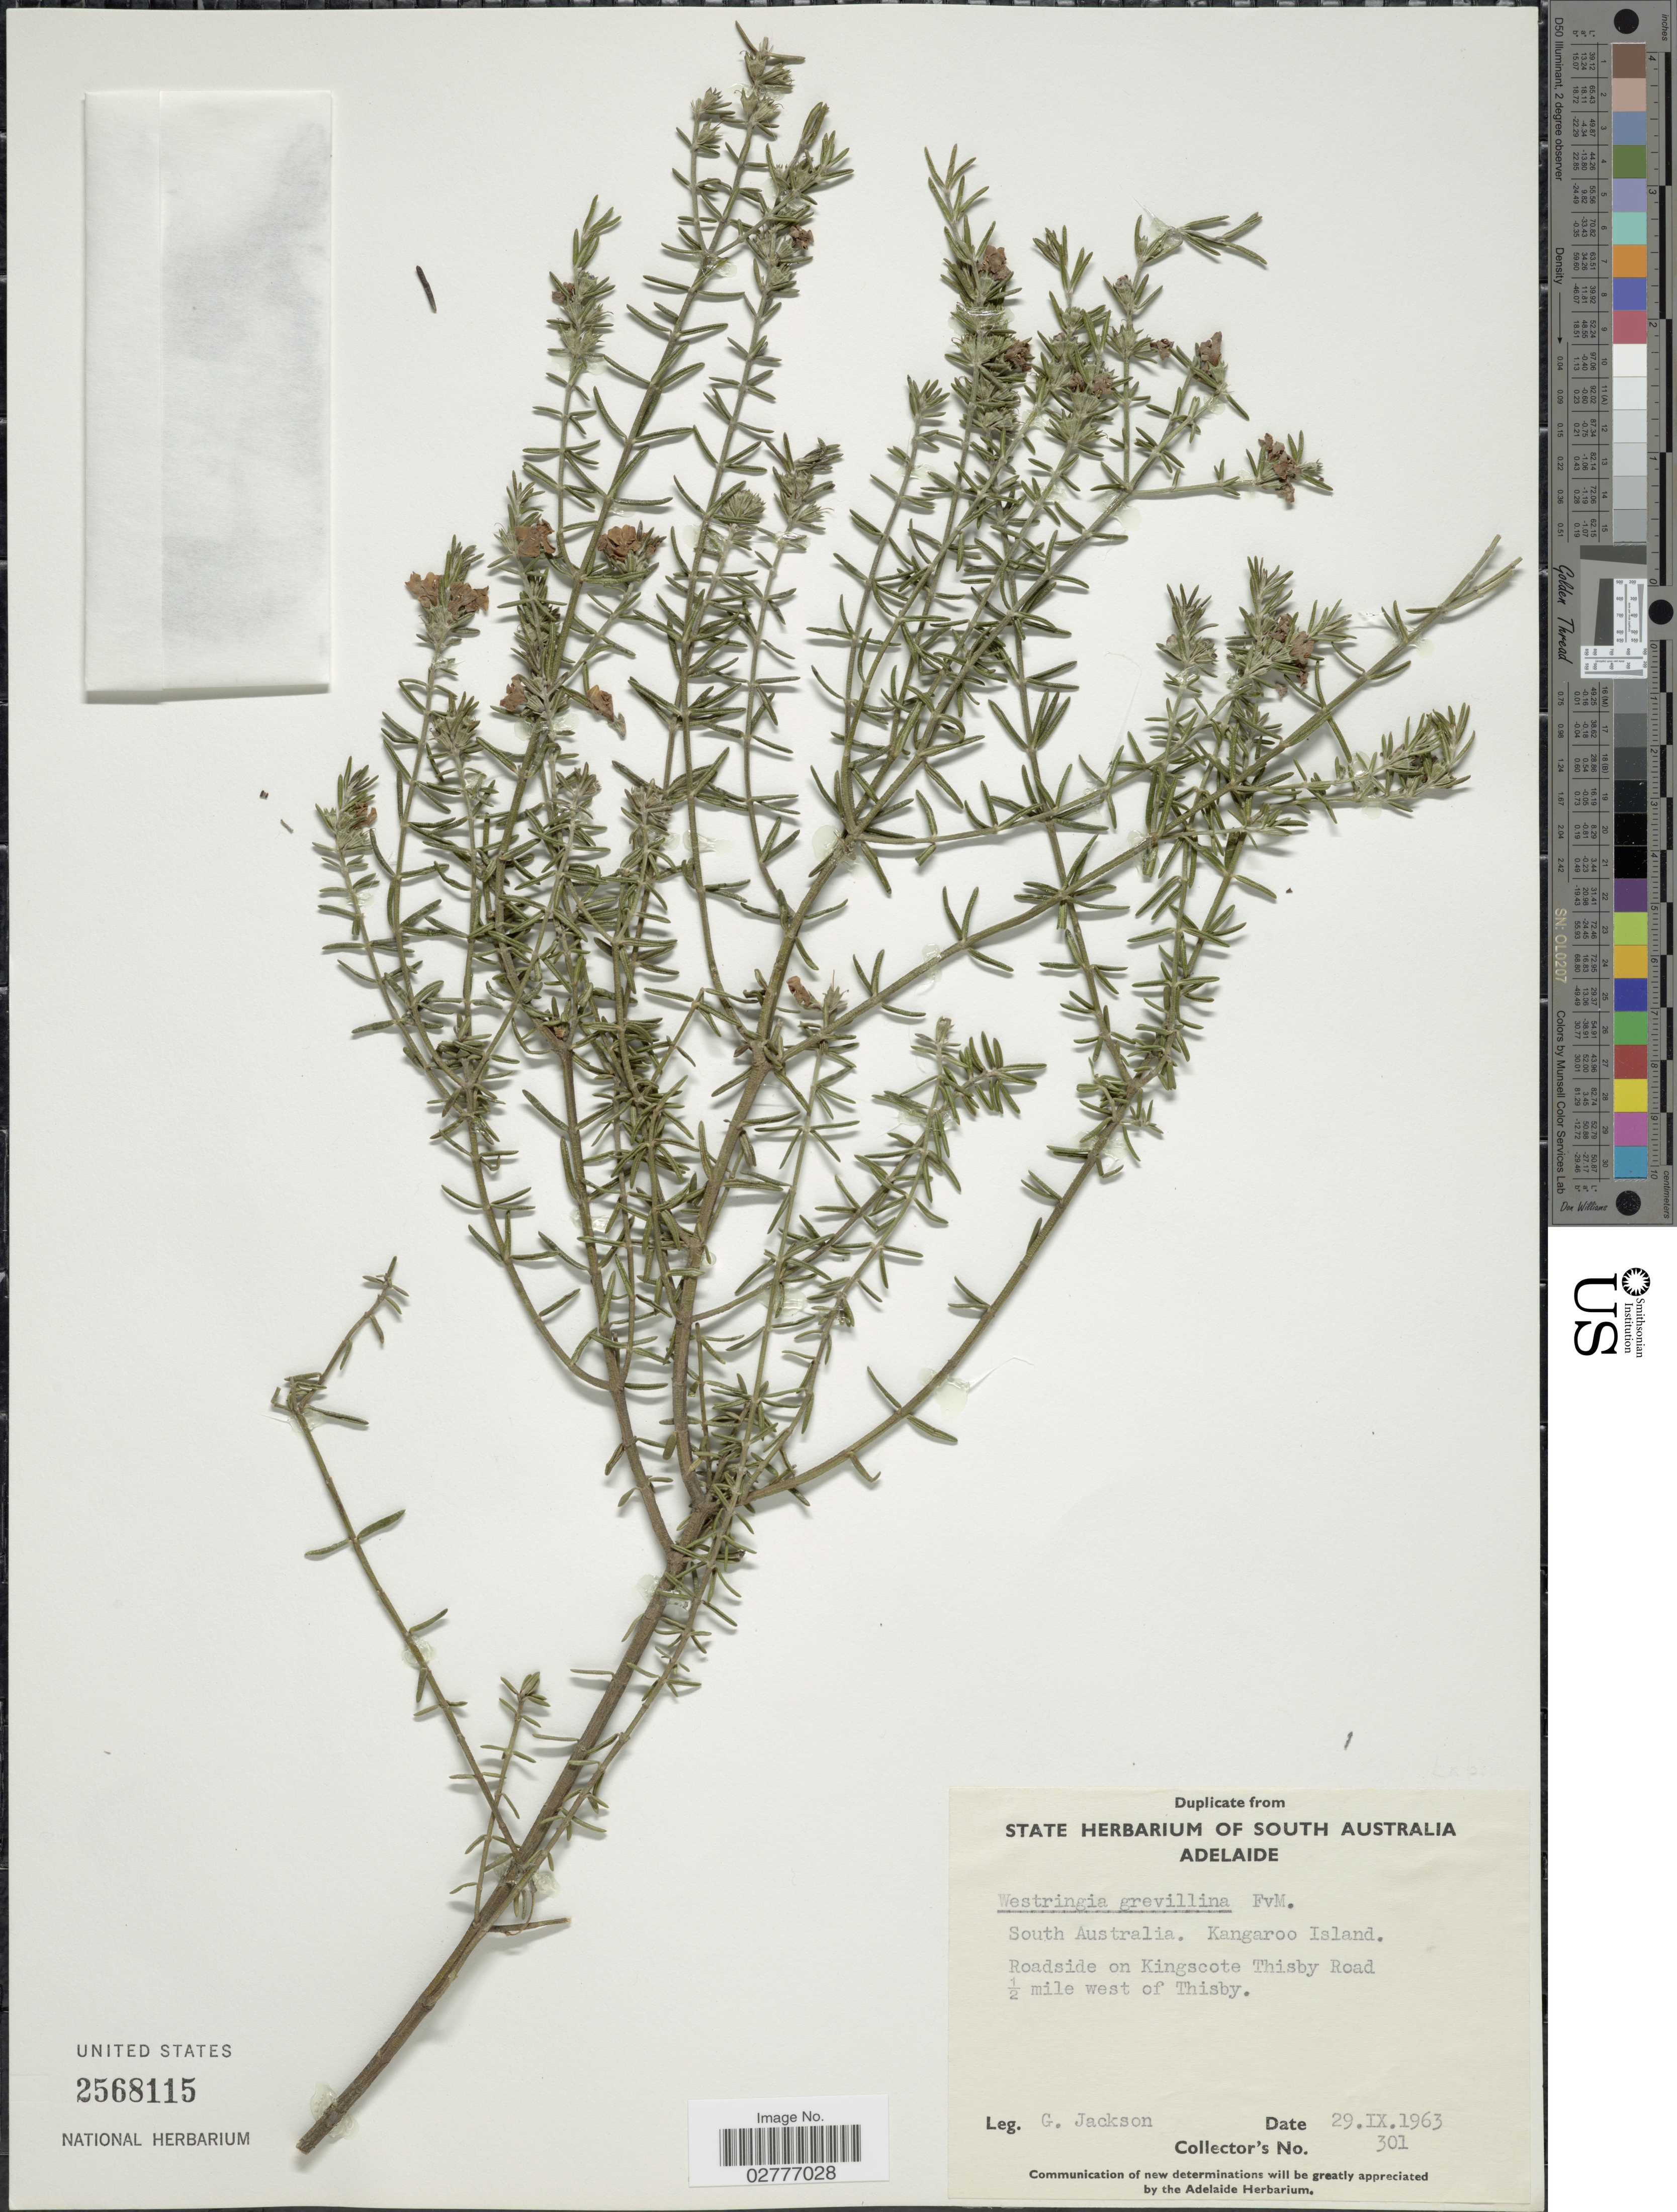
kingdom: Plantae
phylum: Tracheophyta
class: Magnoliopsida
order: Lamiales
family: Lamiaceae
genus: Westringia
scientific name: Westringia grevillina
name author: F. Muell.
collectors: G. Jackson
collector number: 301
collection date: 1963-09-29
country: Australia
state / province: South Australia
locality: Kangaroo Island. Roadside on Kingscote Thisby Road ½ mile west of Thisby.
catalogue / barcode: US 2568115